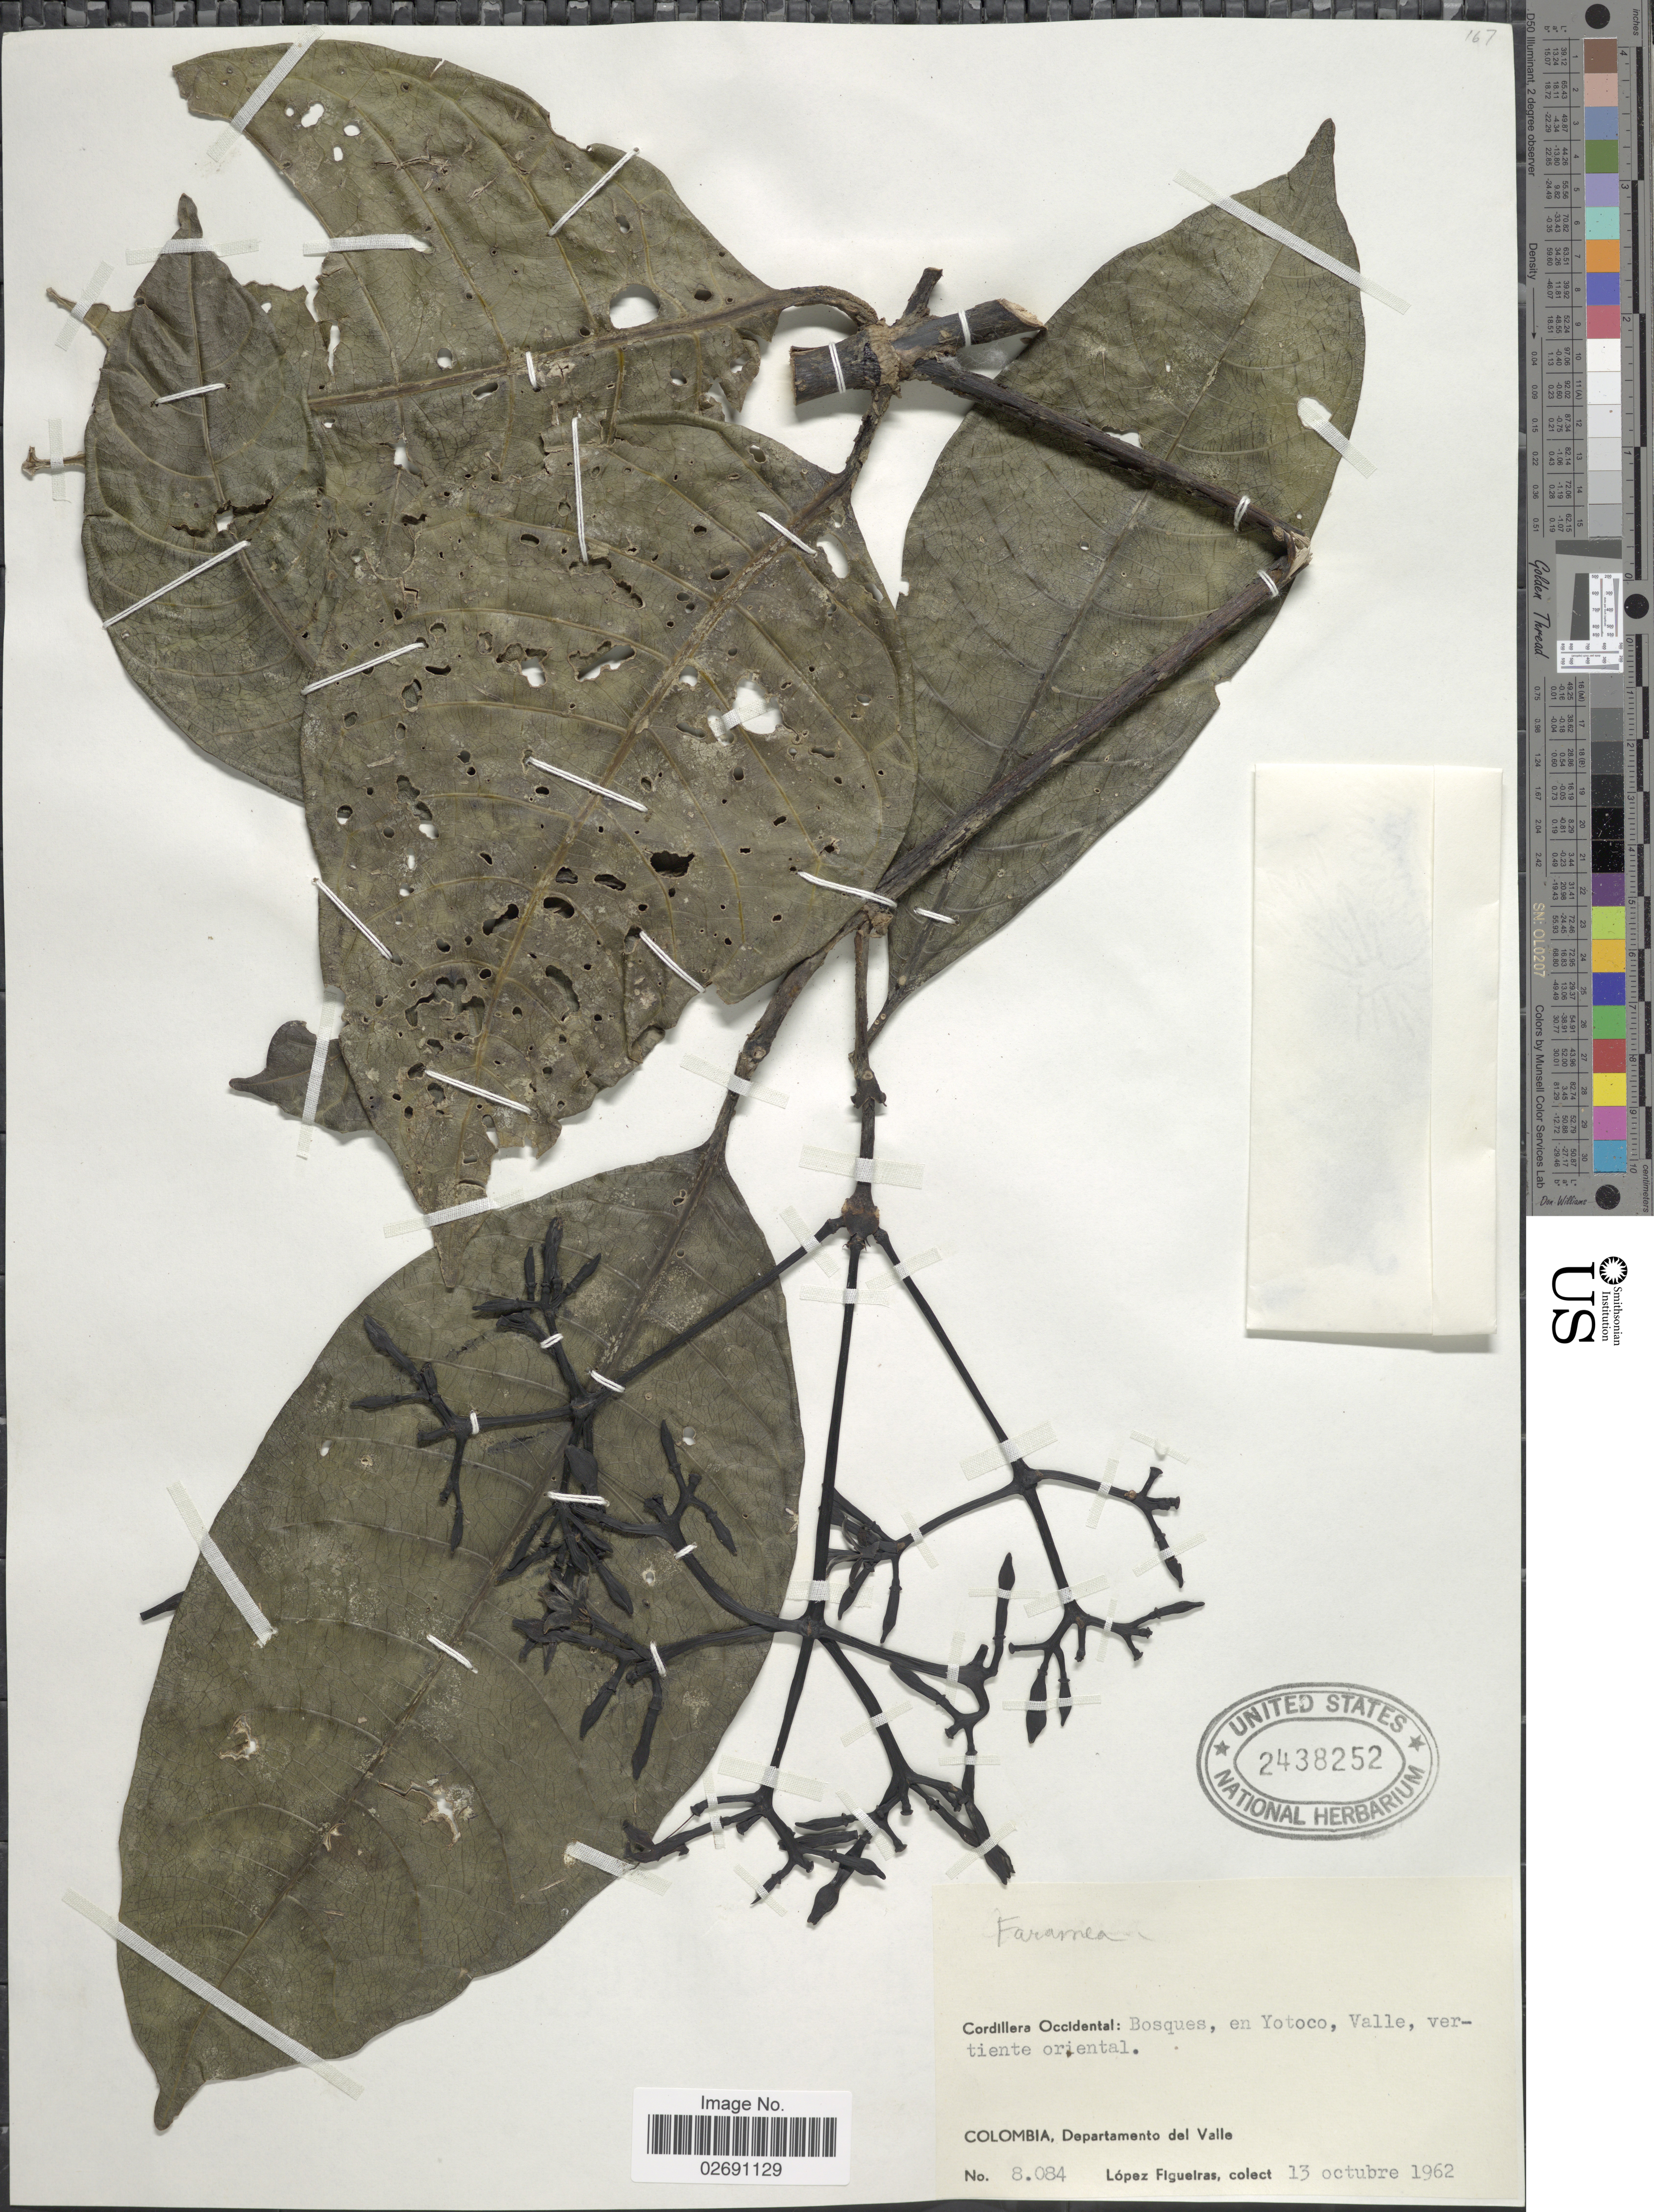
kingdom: Plantae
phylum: Tracheophyta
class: Magnoliopsida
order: Gentianales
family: Rubiaceae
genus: Faramea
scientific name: Faramea sp.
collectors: M. López Figueiras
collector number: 8084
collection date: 1962-10-13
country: Colombia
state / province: Valle del Cauca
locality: Departamento del Valle, Cordillera Occidental: Bosques, en Yotoco, Valle, vertiente oriental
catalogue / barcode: US 2438252